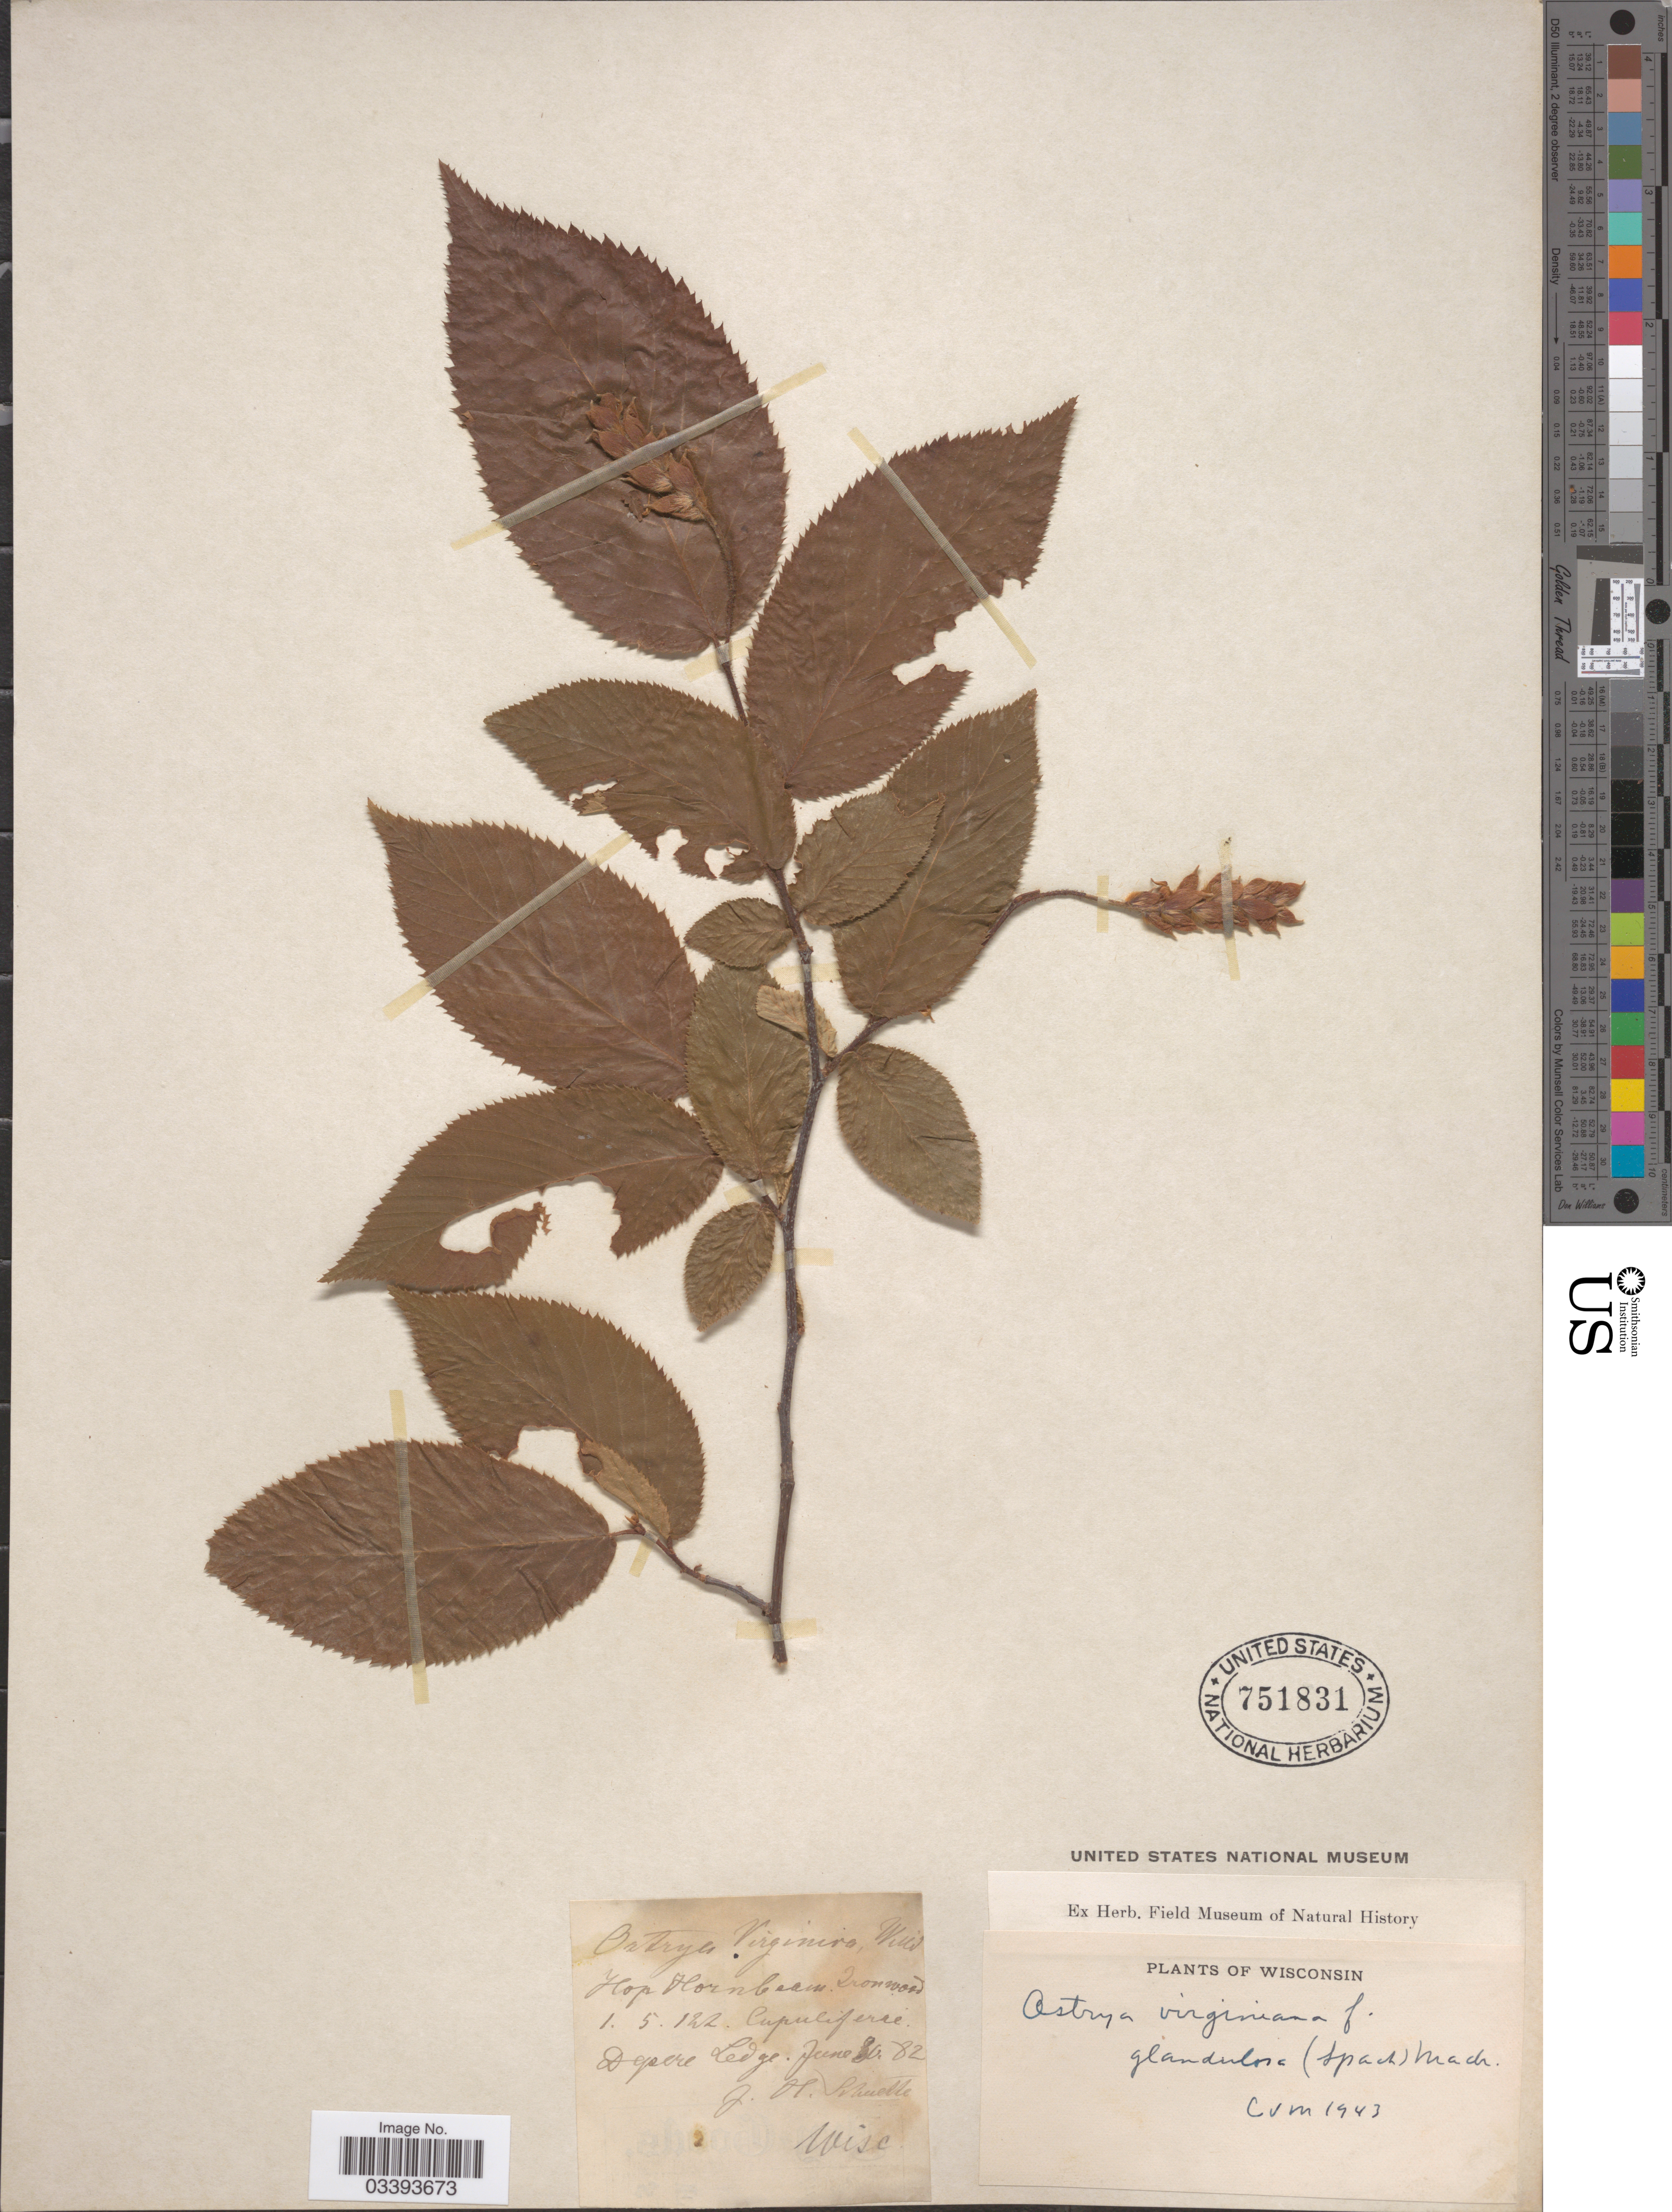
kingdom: Plantae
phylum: Tracheophyta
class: Magnoliopsida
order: Fagales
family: Betulaceae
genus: Ostrya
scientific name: Ostrya virginiana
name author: (Mill.) K. Koch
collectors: J. H. Schuette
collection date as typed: Transcribed d/m/y: 6/6/82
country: United States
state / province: Wisconsin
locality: Depere Ledge.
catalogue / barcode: US 751831